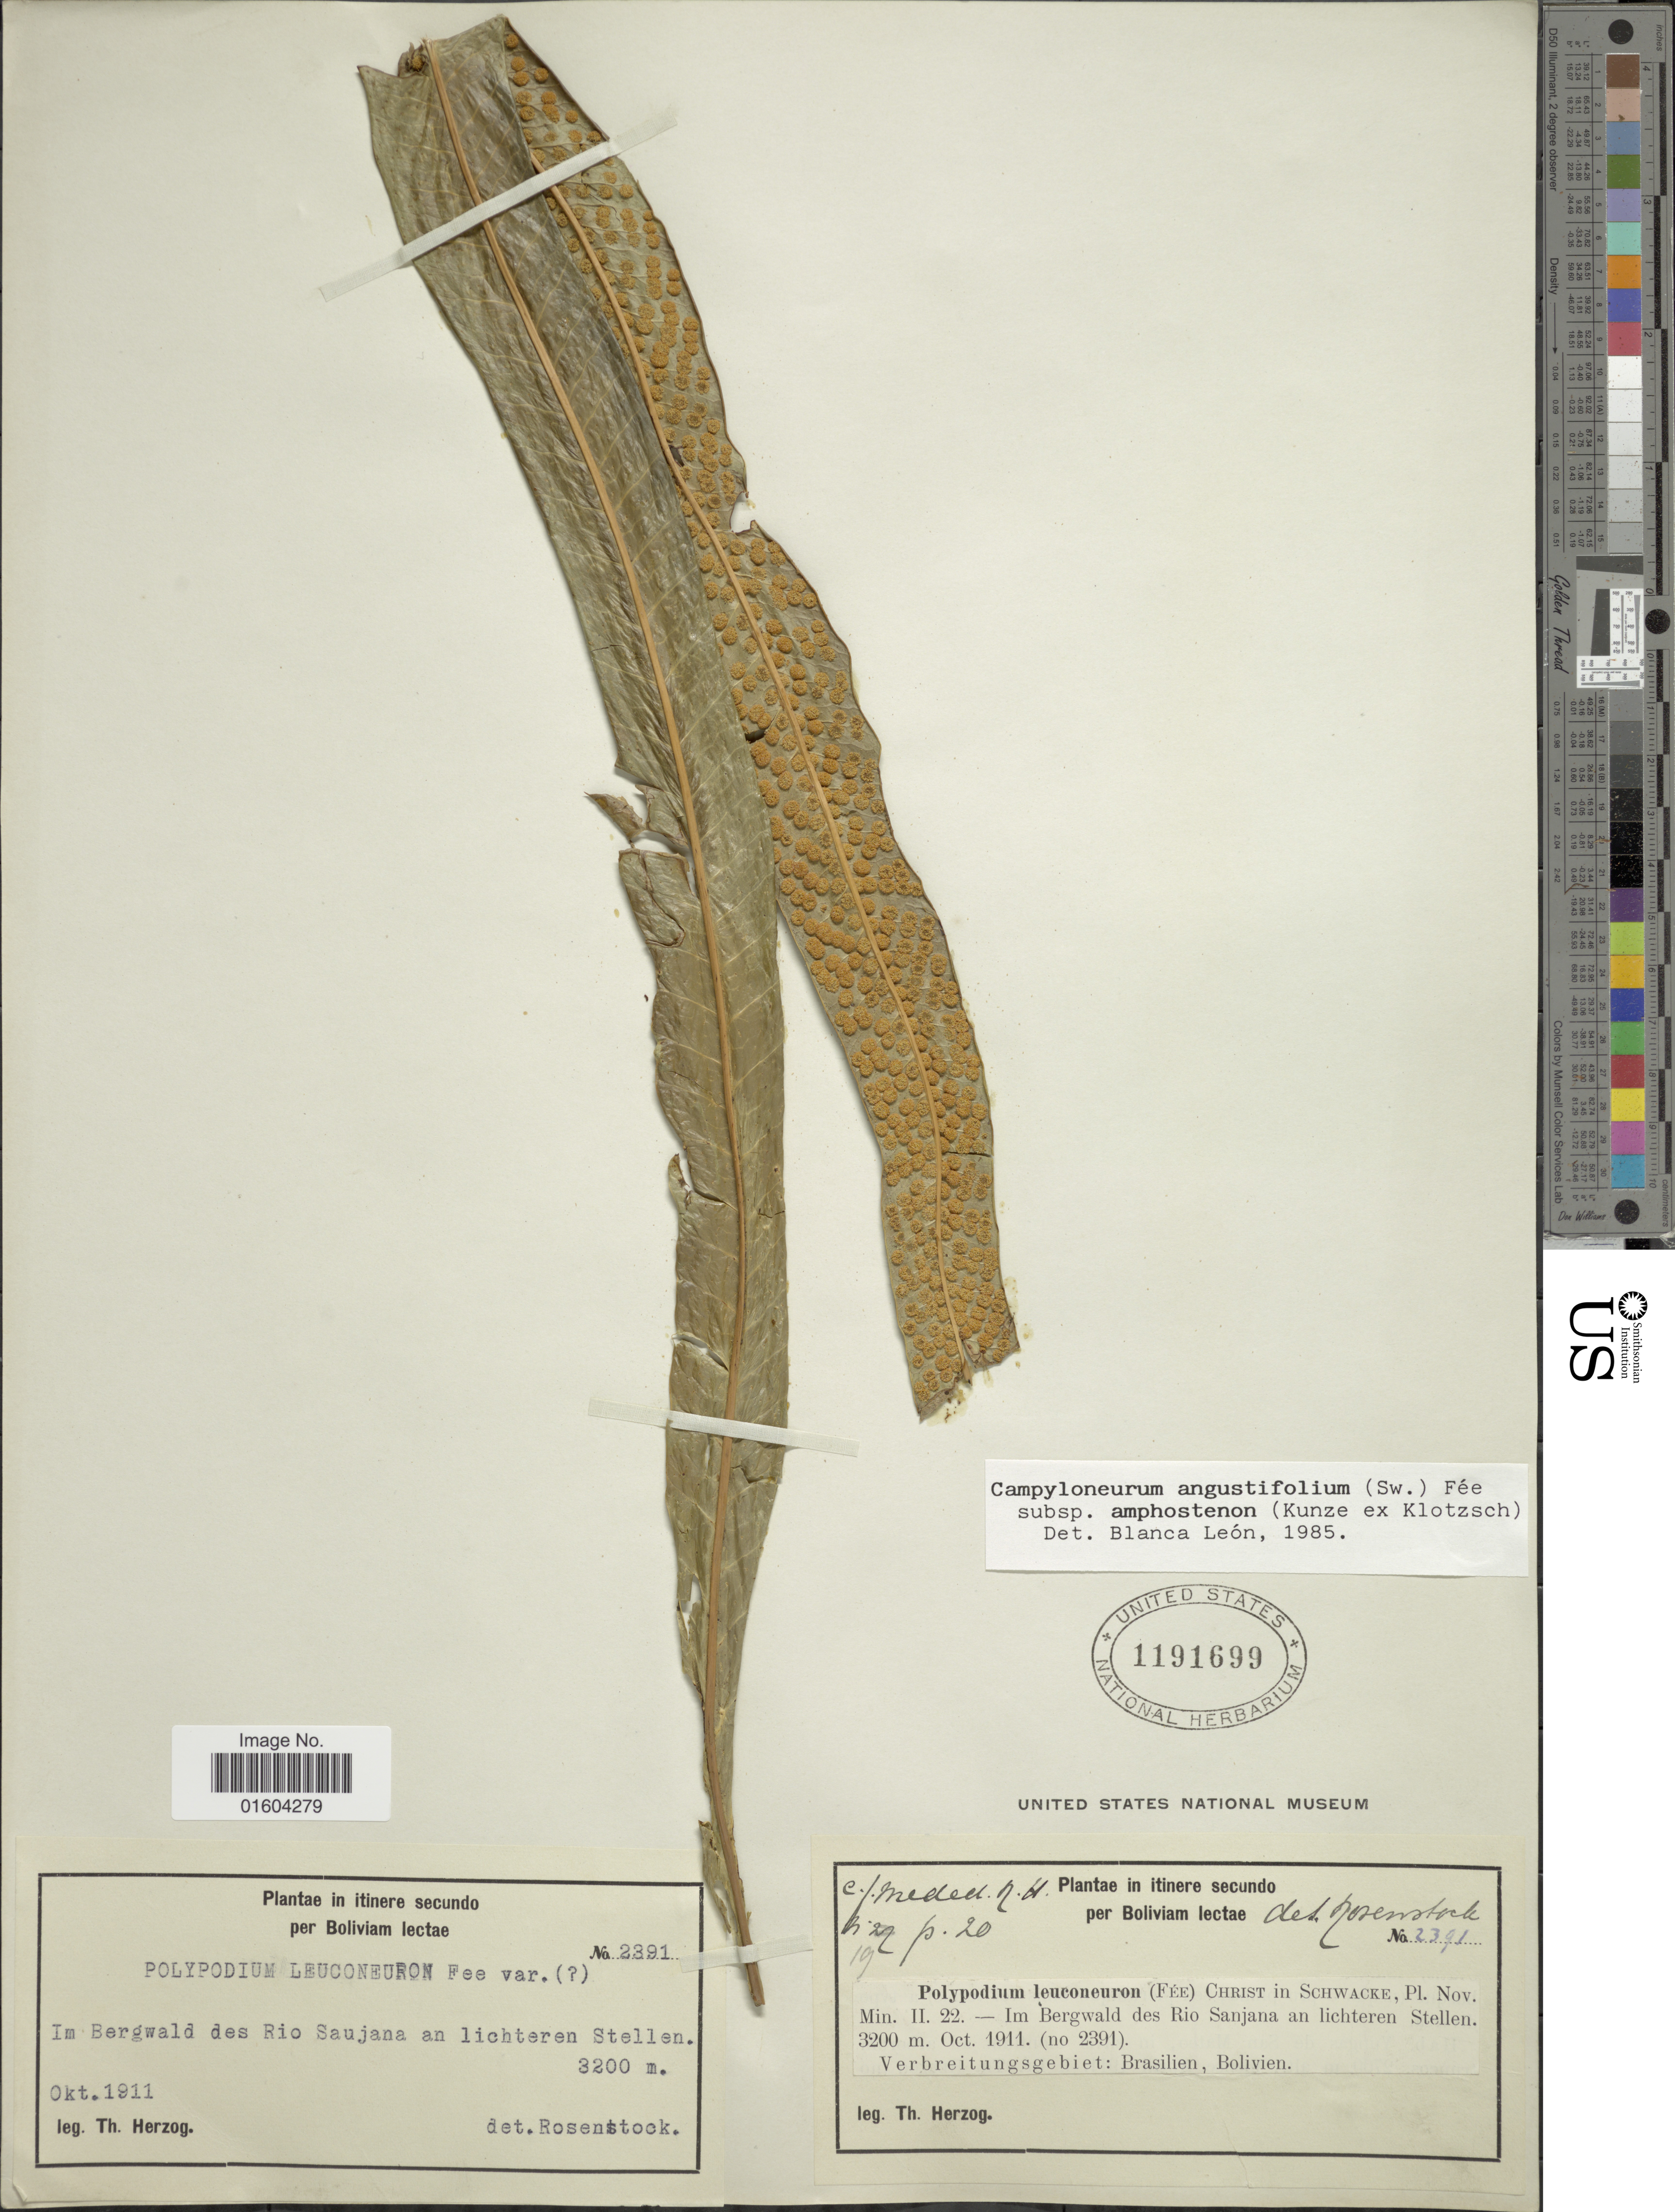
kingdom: Plantae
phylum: Tracheophyta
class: Polypodiopsida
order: Polypodiales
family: Polypodiaceae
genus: Campyloneurum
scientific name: Campyloneurum densifolium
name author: (Hieron.) Lellinger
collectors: T. K. J. Herzog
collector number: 2391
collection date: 1911-10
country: Bolivia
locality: Boliviam lectae. Im Bergwald des Rio Saunaja an lichternen Stellen.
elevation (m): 3200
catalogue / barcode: US 1191699